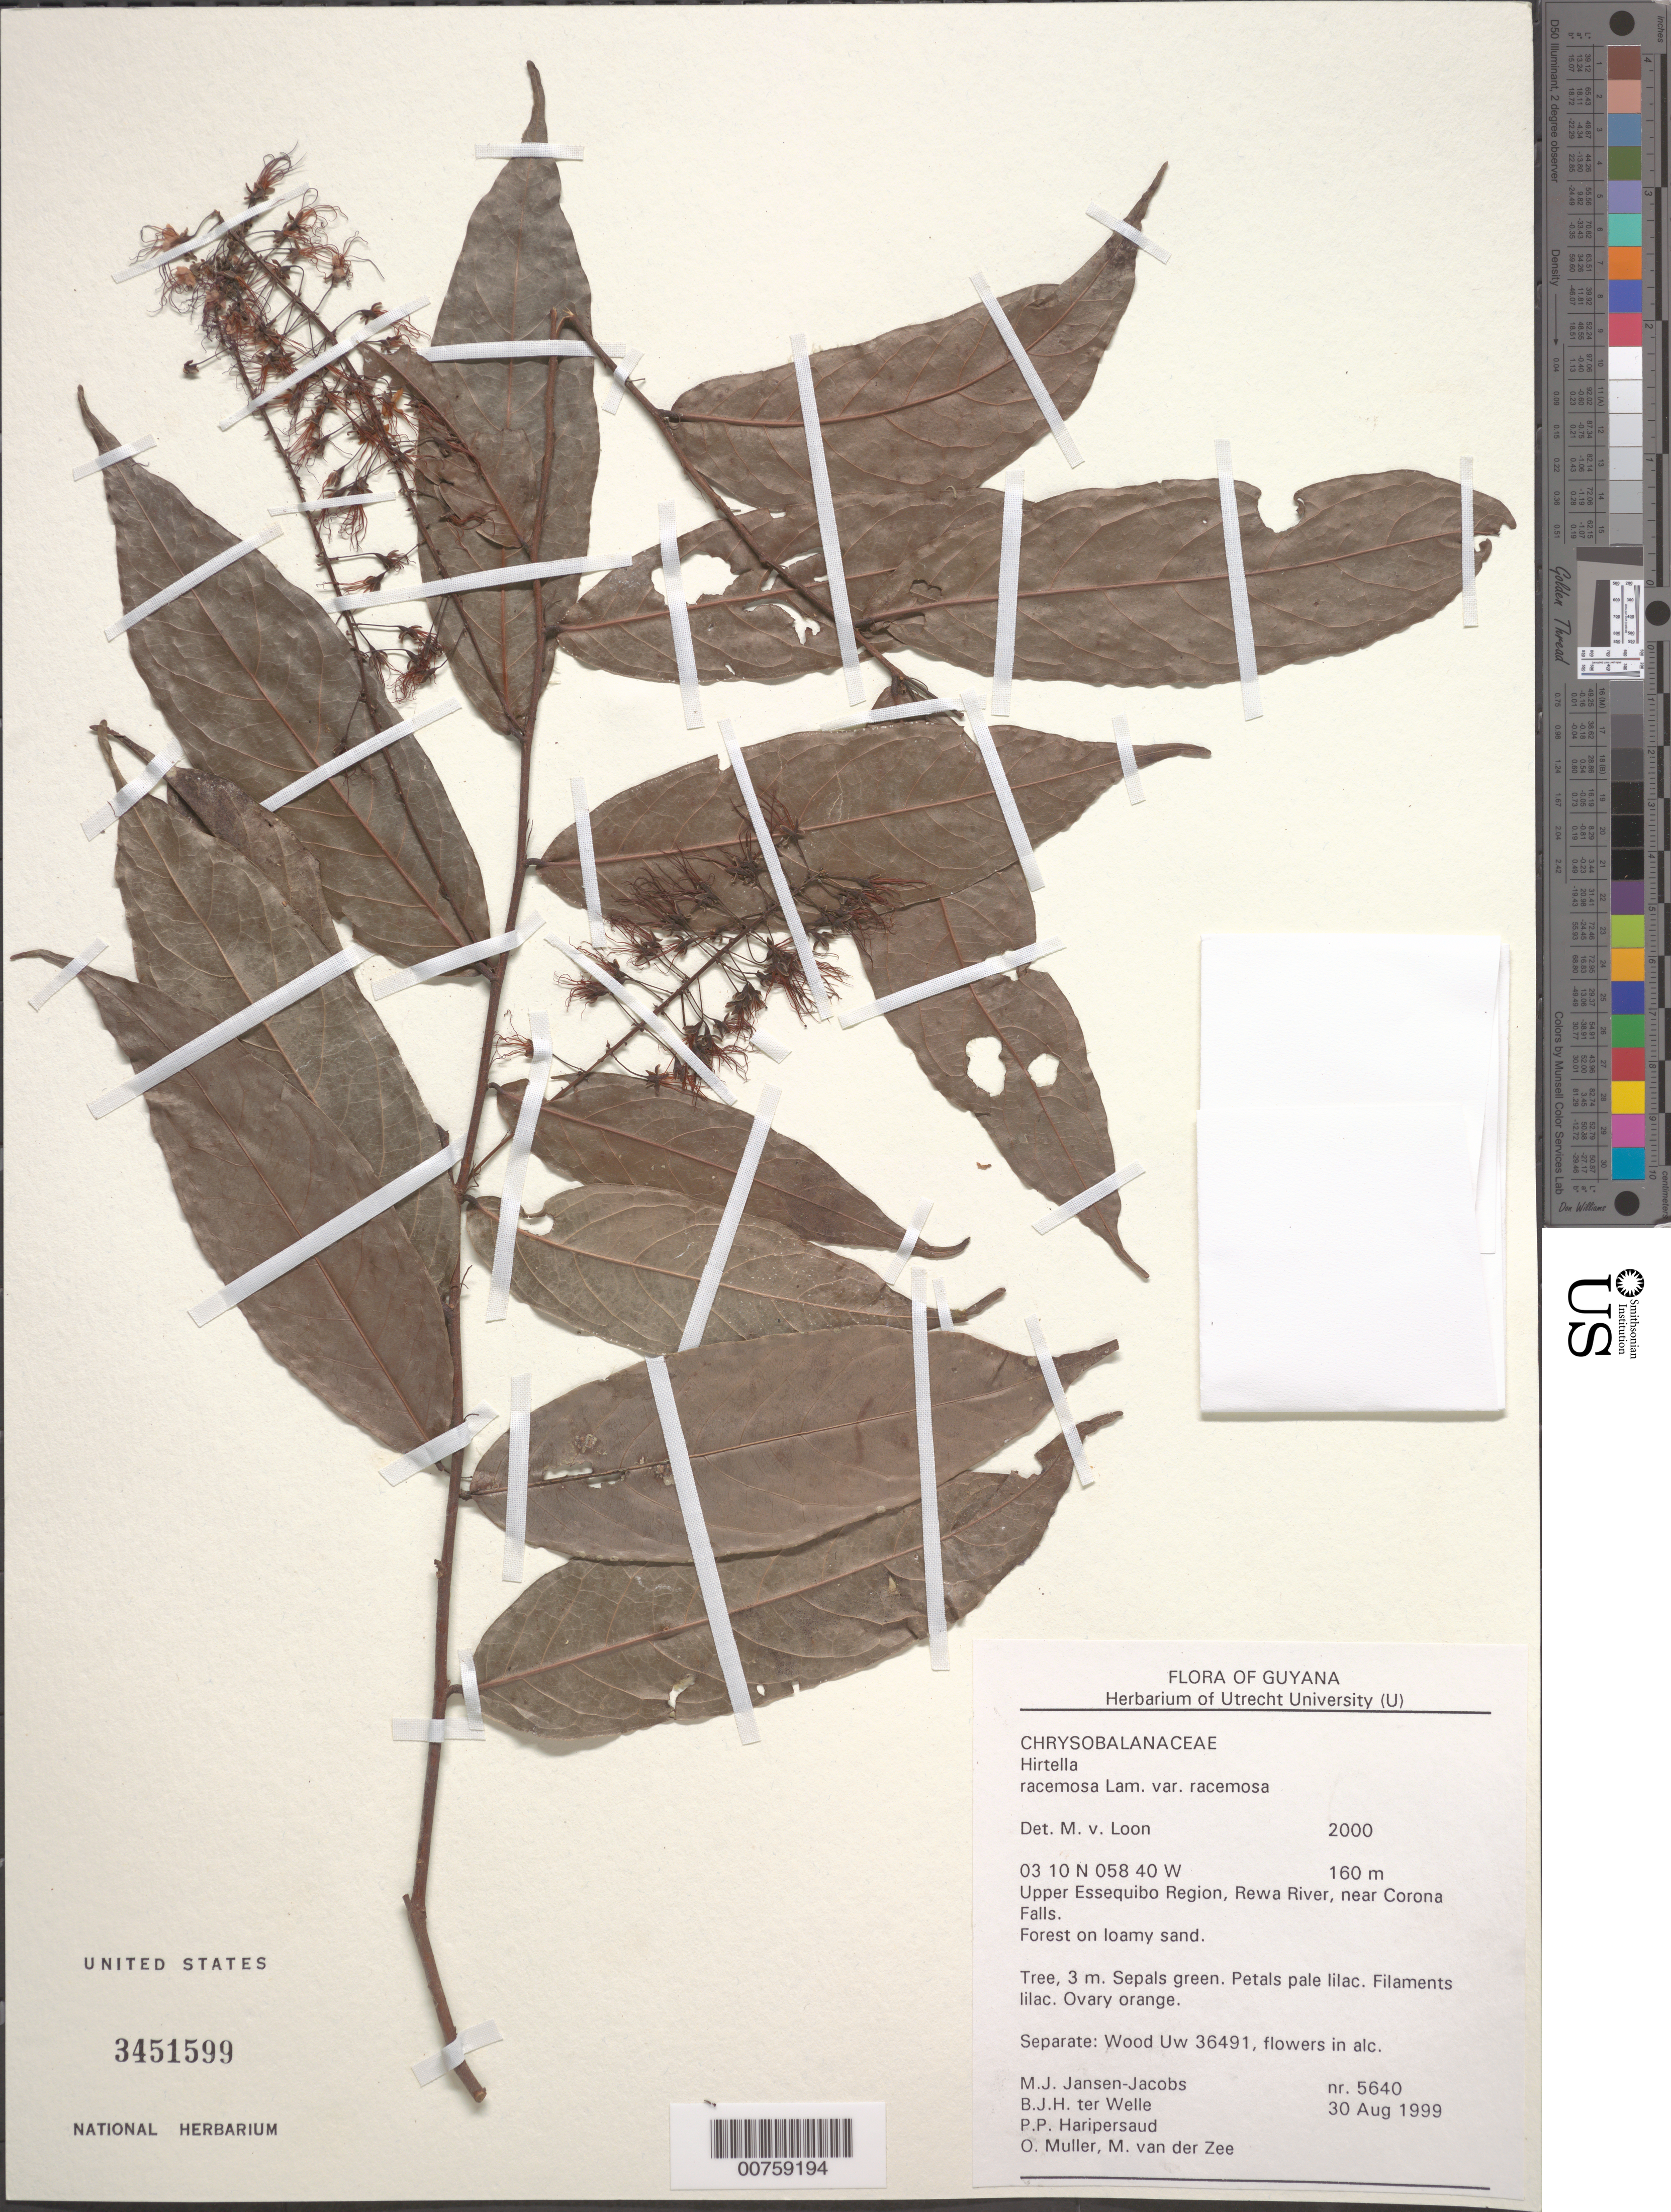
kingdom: Plantae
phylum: Tracheophyta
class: Magnoliopsida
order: Malpighiales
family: Chrysobalanaceae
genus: Hirtella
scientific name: Hirtella racemosa var. racemosa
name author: Lam.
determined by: Loon, M. v.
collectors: M. J. Jansen-Jacobs, B. Welle, P. Haripersaud, O. Muller & M. van der Zee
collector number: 5640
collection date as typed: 30-Aug-99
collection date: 1999-08-30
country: Guyana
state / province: U. Takutu-U. Essequibo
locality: Rewa River, near Corona Falls, Upper Essequibo Region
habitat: Forest on loamy sand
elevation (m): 160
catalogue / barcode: US 3451599